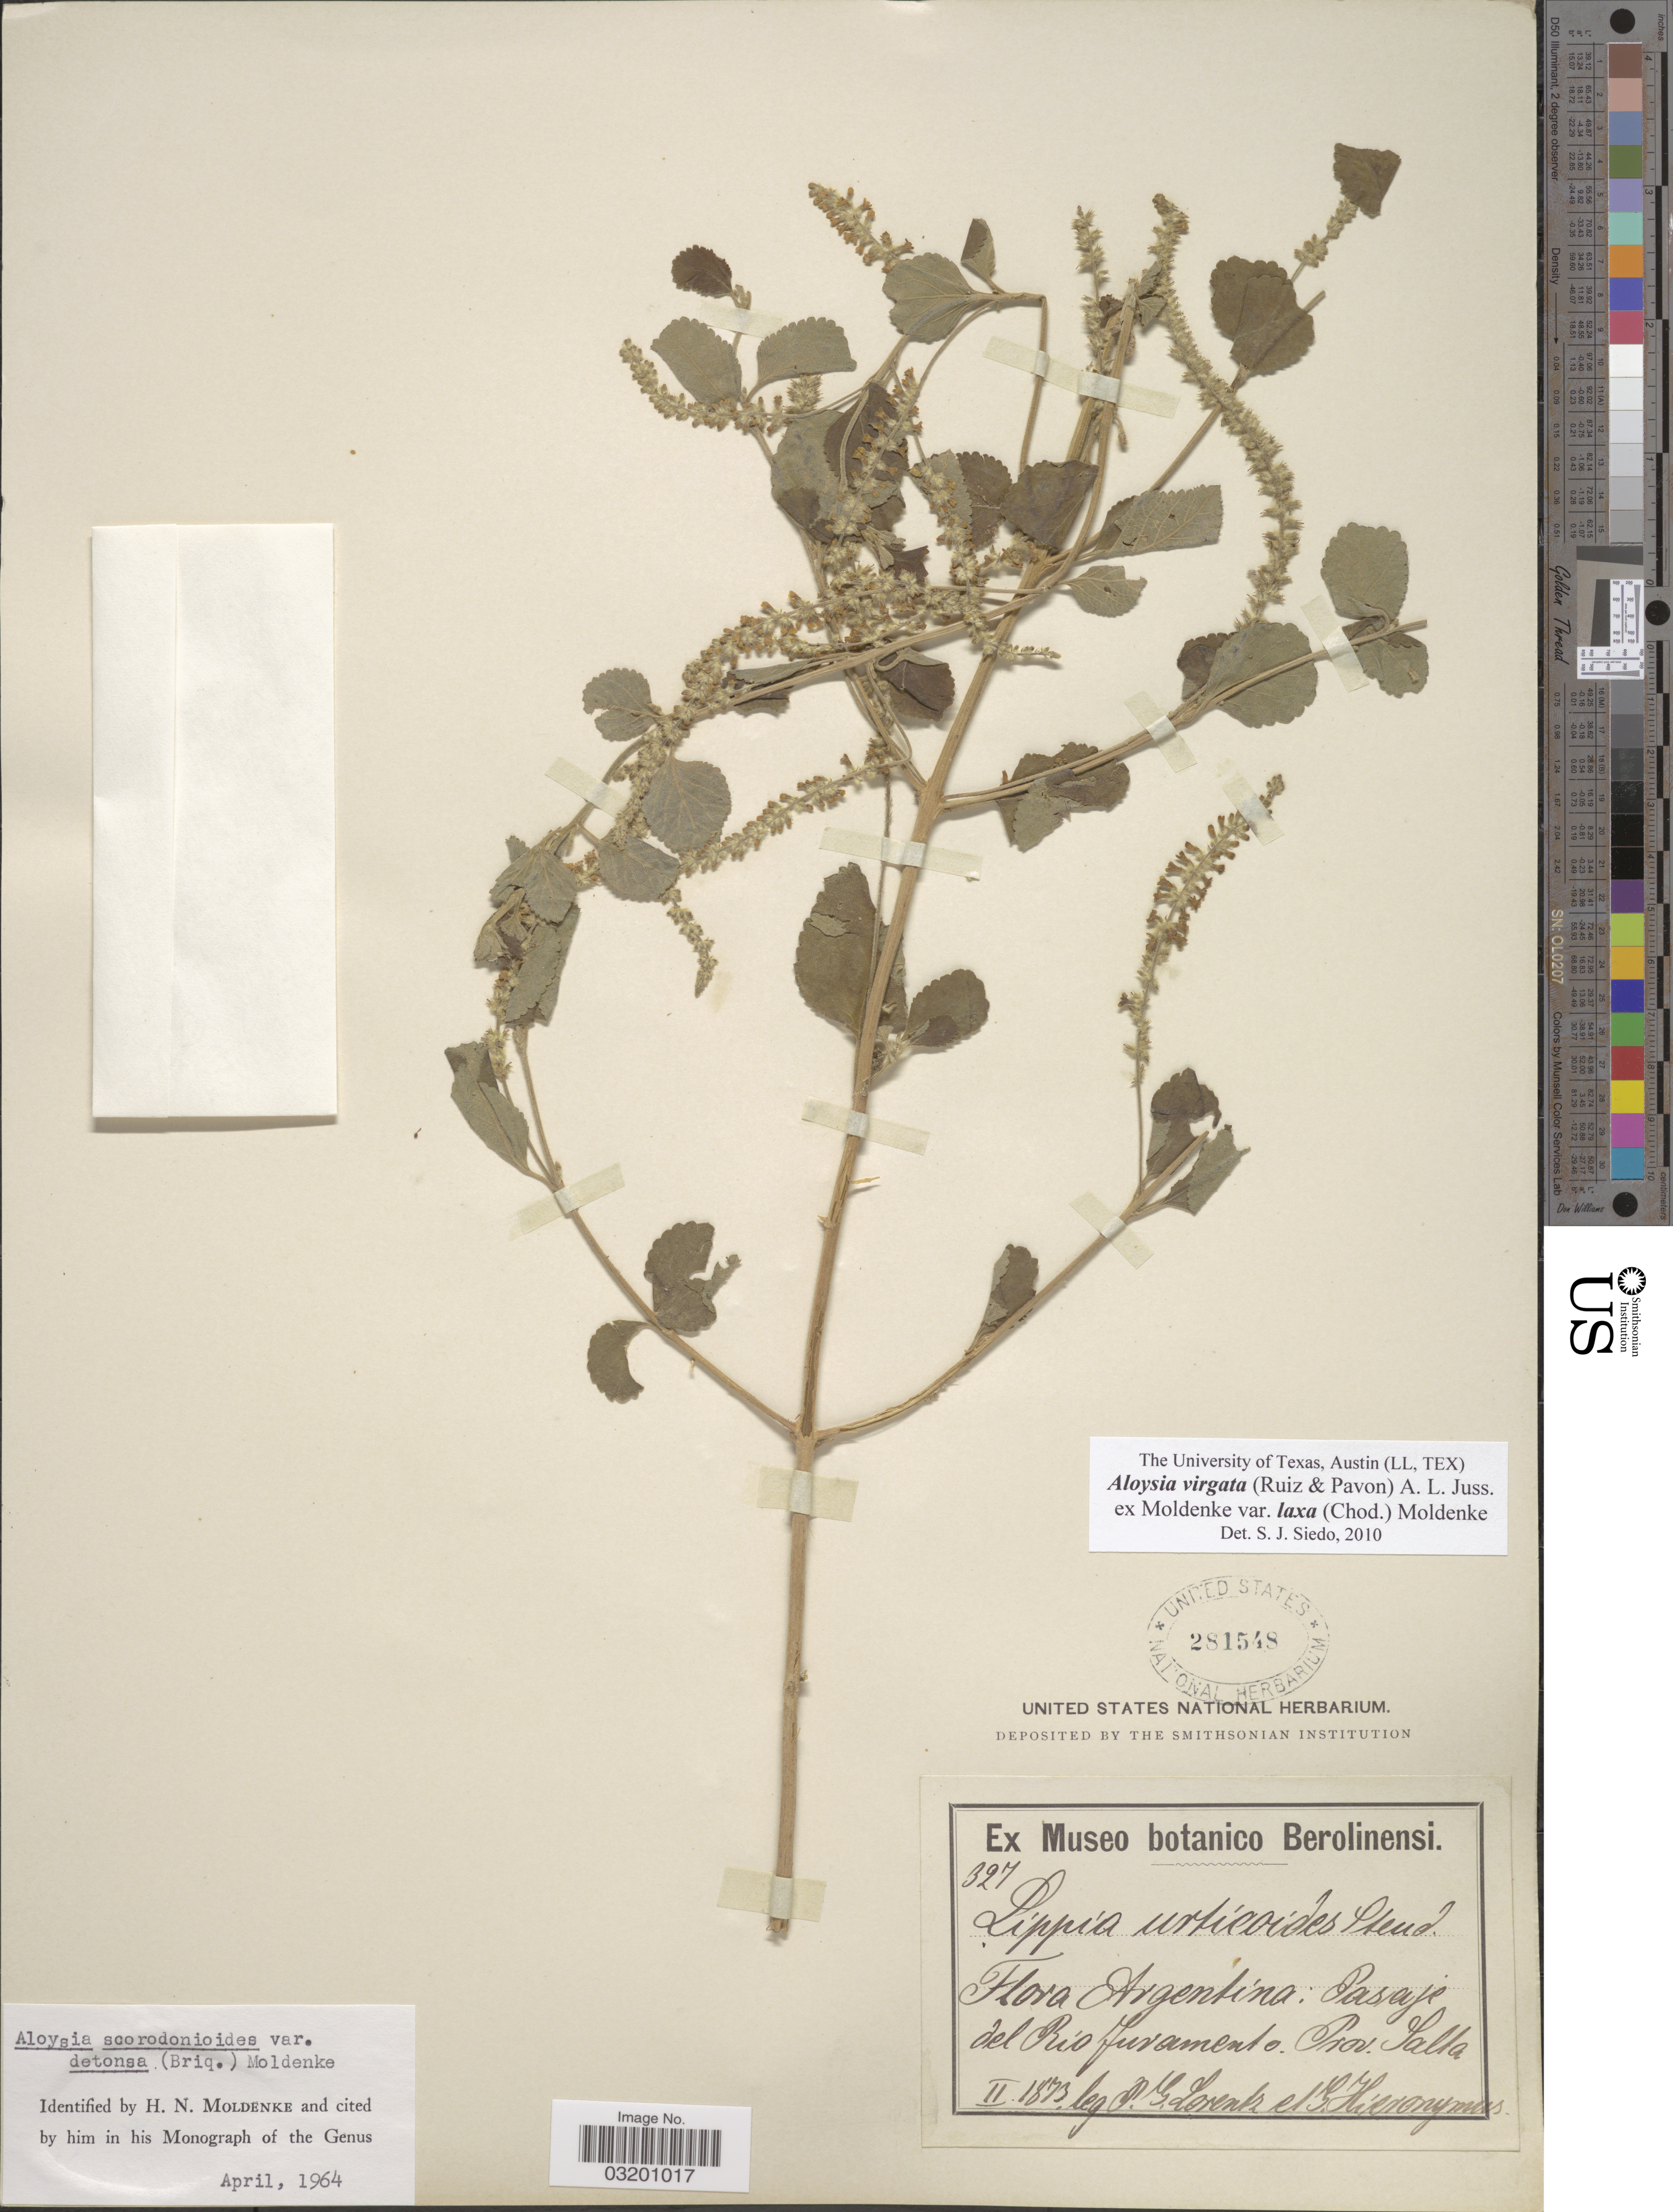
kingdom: Plantae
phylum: Tracheophyta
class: Magnoliopsida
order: Lamiales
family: Verbenaceae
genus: Aloysia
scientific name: Aloysia virgata var. laxa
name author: (Chodat) Moldenke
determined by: Siedo, S. J.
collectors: P. G. Lorentz & G. H. Hieronymus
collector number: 327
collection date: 1873-02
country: Argentina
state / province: Salta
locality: Pasaje del Rio Juvamento.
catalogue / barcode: US 281548